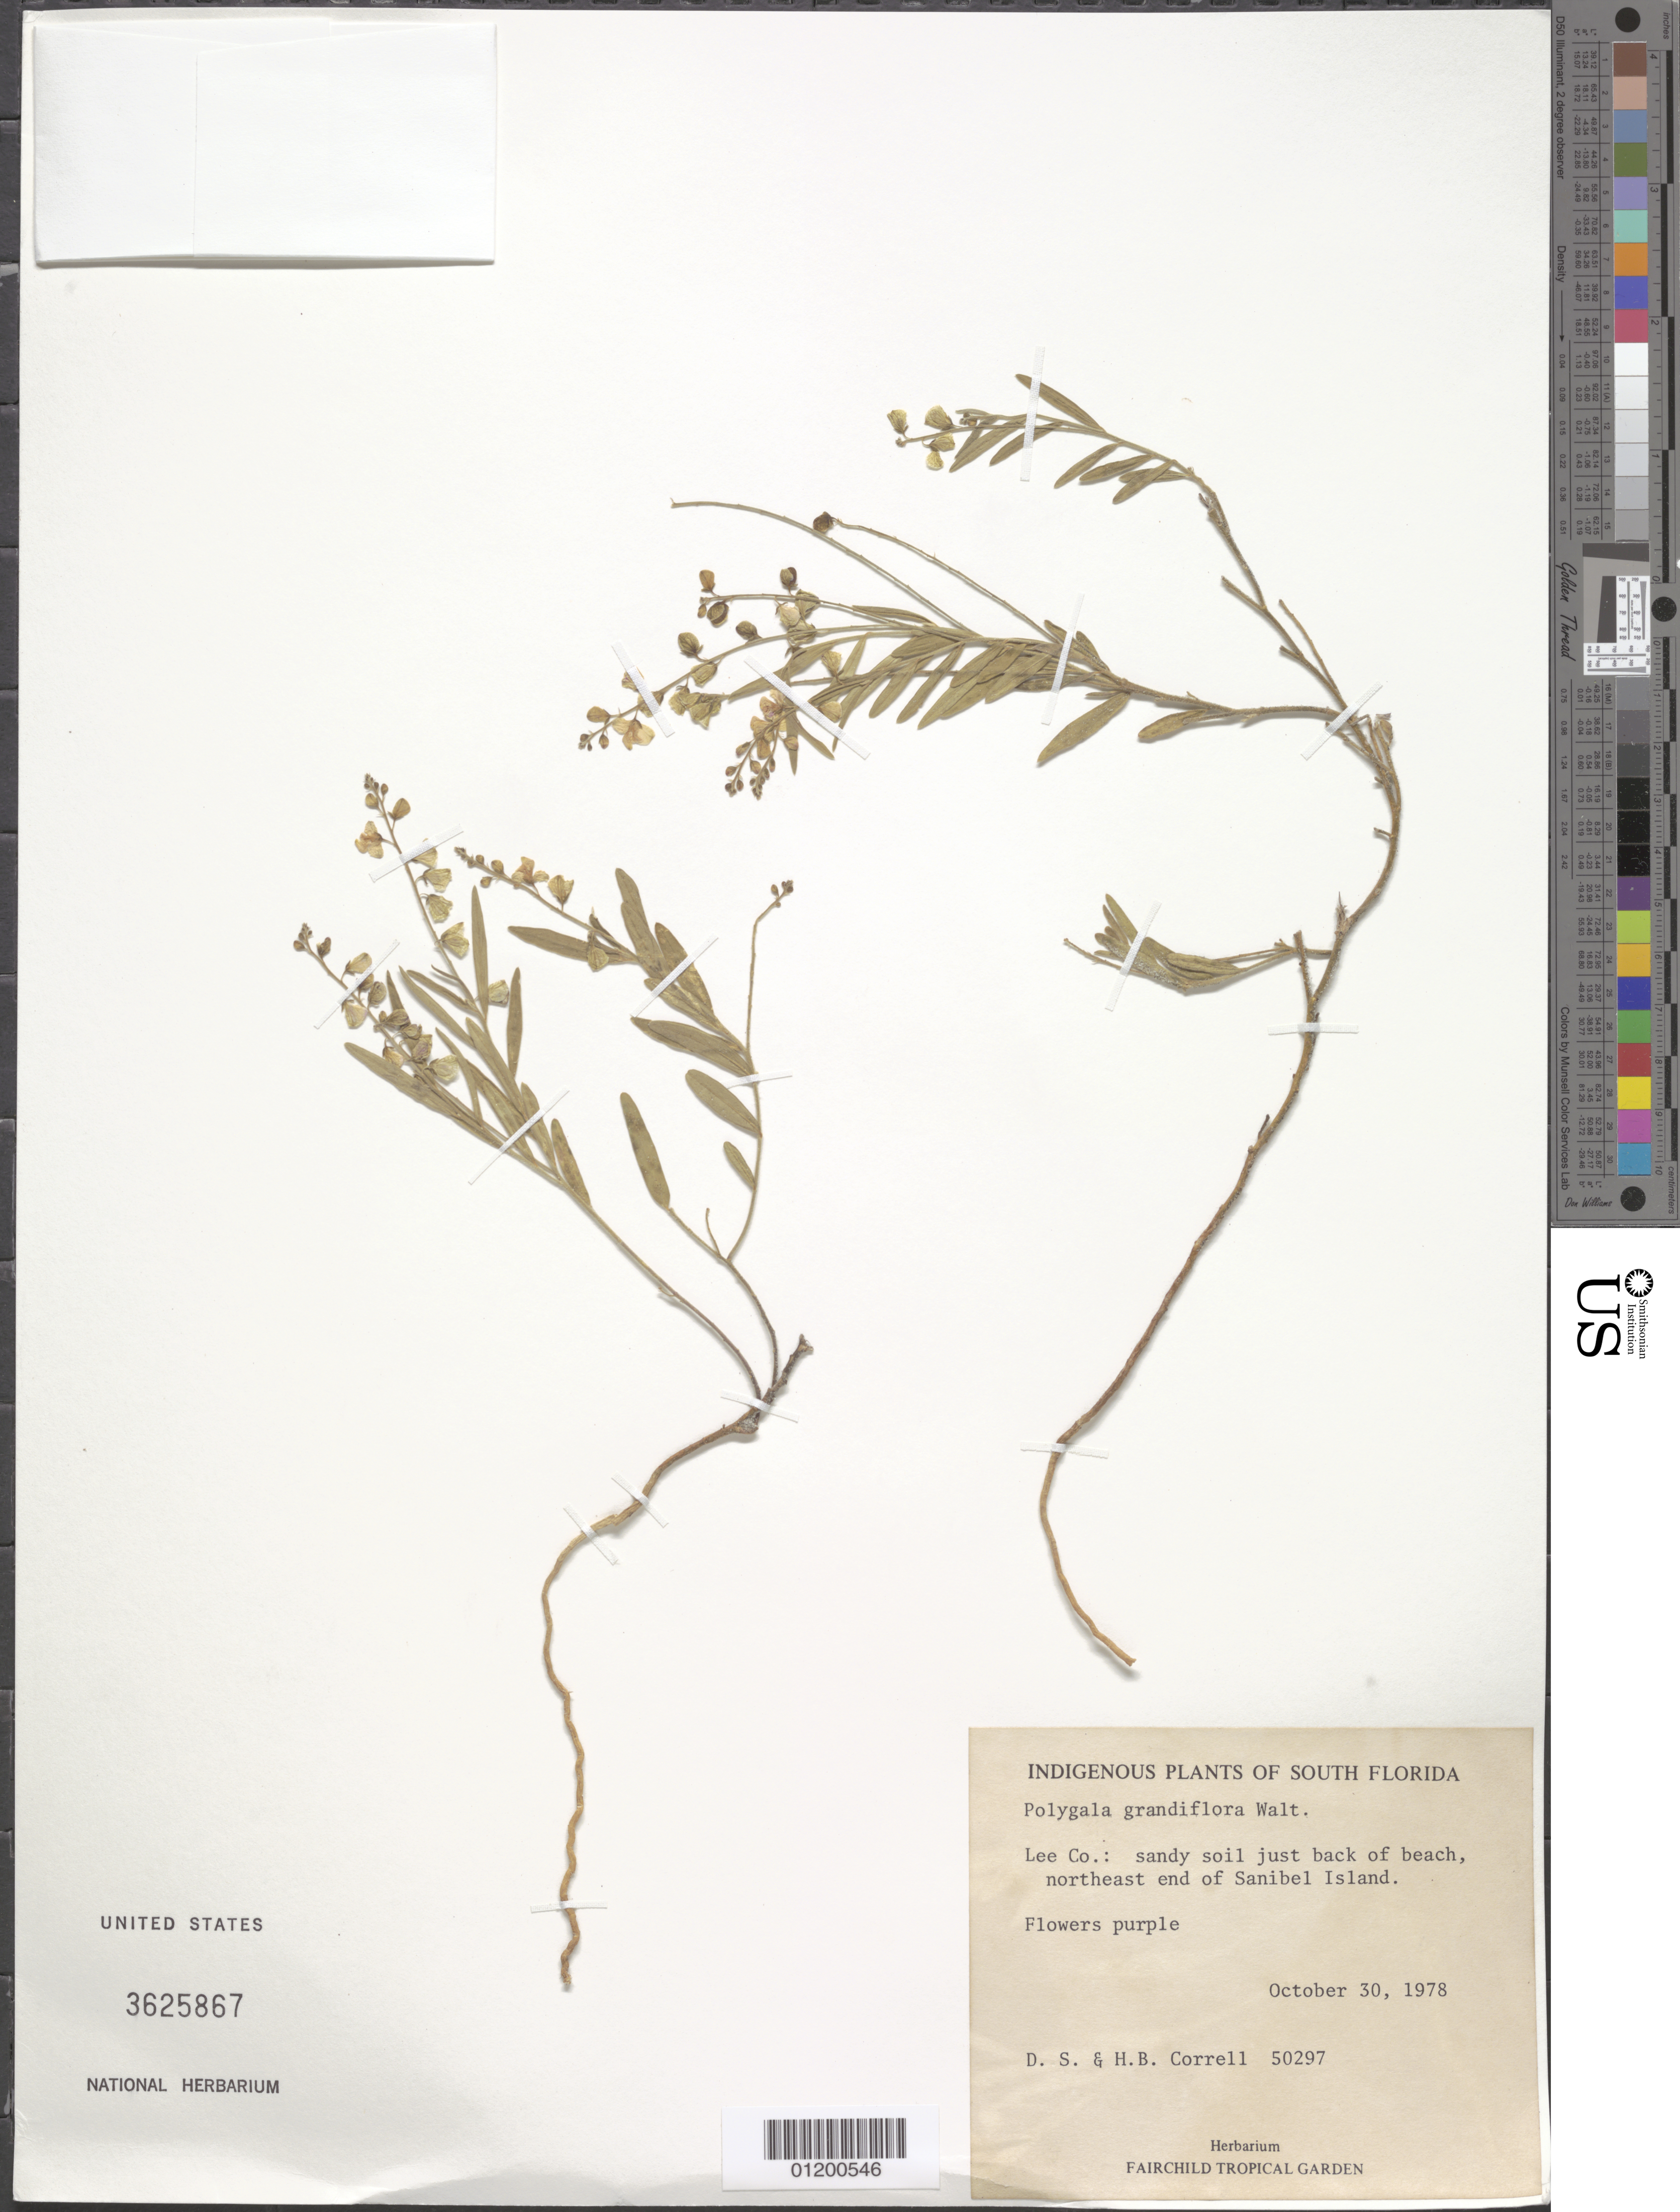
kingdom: Plantae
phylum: Tracheophyta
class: Magnoliopsida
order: Fabales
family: Polygalaceae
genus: Asemeia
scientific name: Asemeia grandiflora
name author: (Walter) Small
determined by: Strong, Mark T., (BOT), Smithsonian Institution - National Museum of Natural History (UNITED STATES)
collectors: D. S. Correll & H. Correll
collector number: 50297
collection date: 1978-10-30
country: United States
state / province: Florida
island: Sanibel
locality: Lee Co.: sandy soil just back of beach, NE end of island.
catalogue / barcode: US 3625867